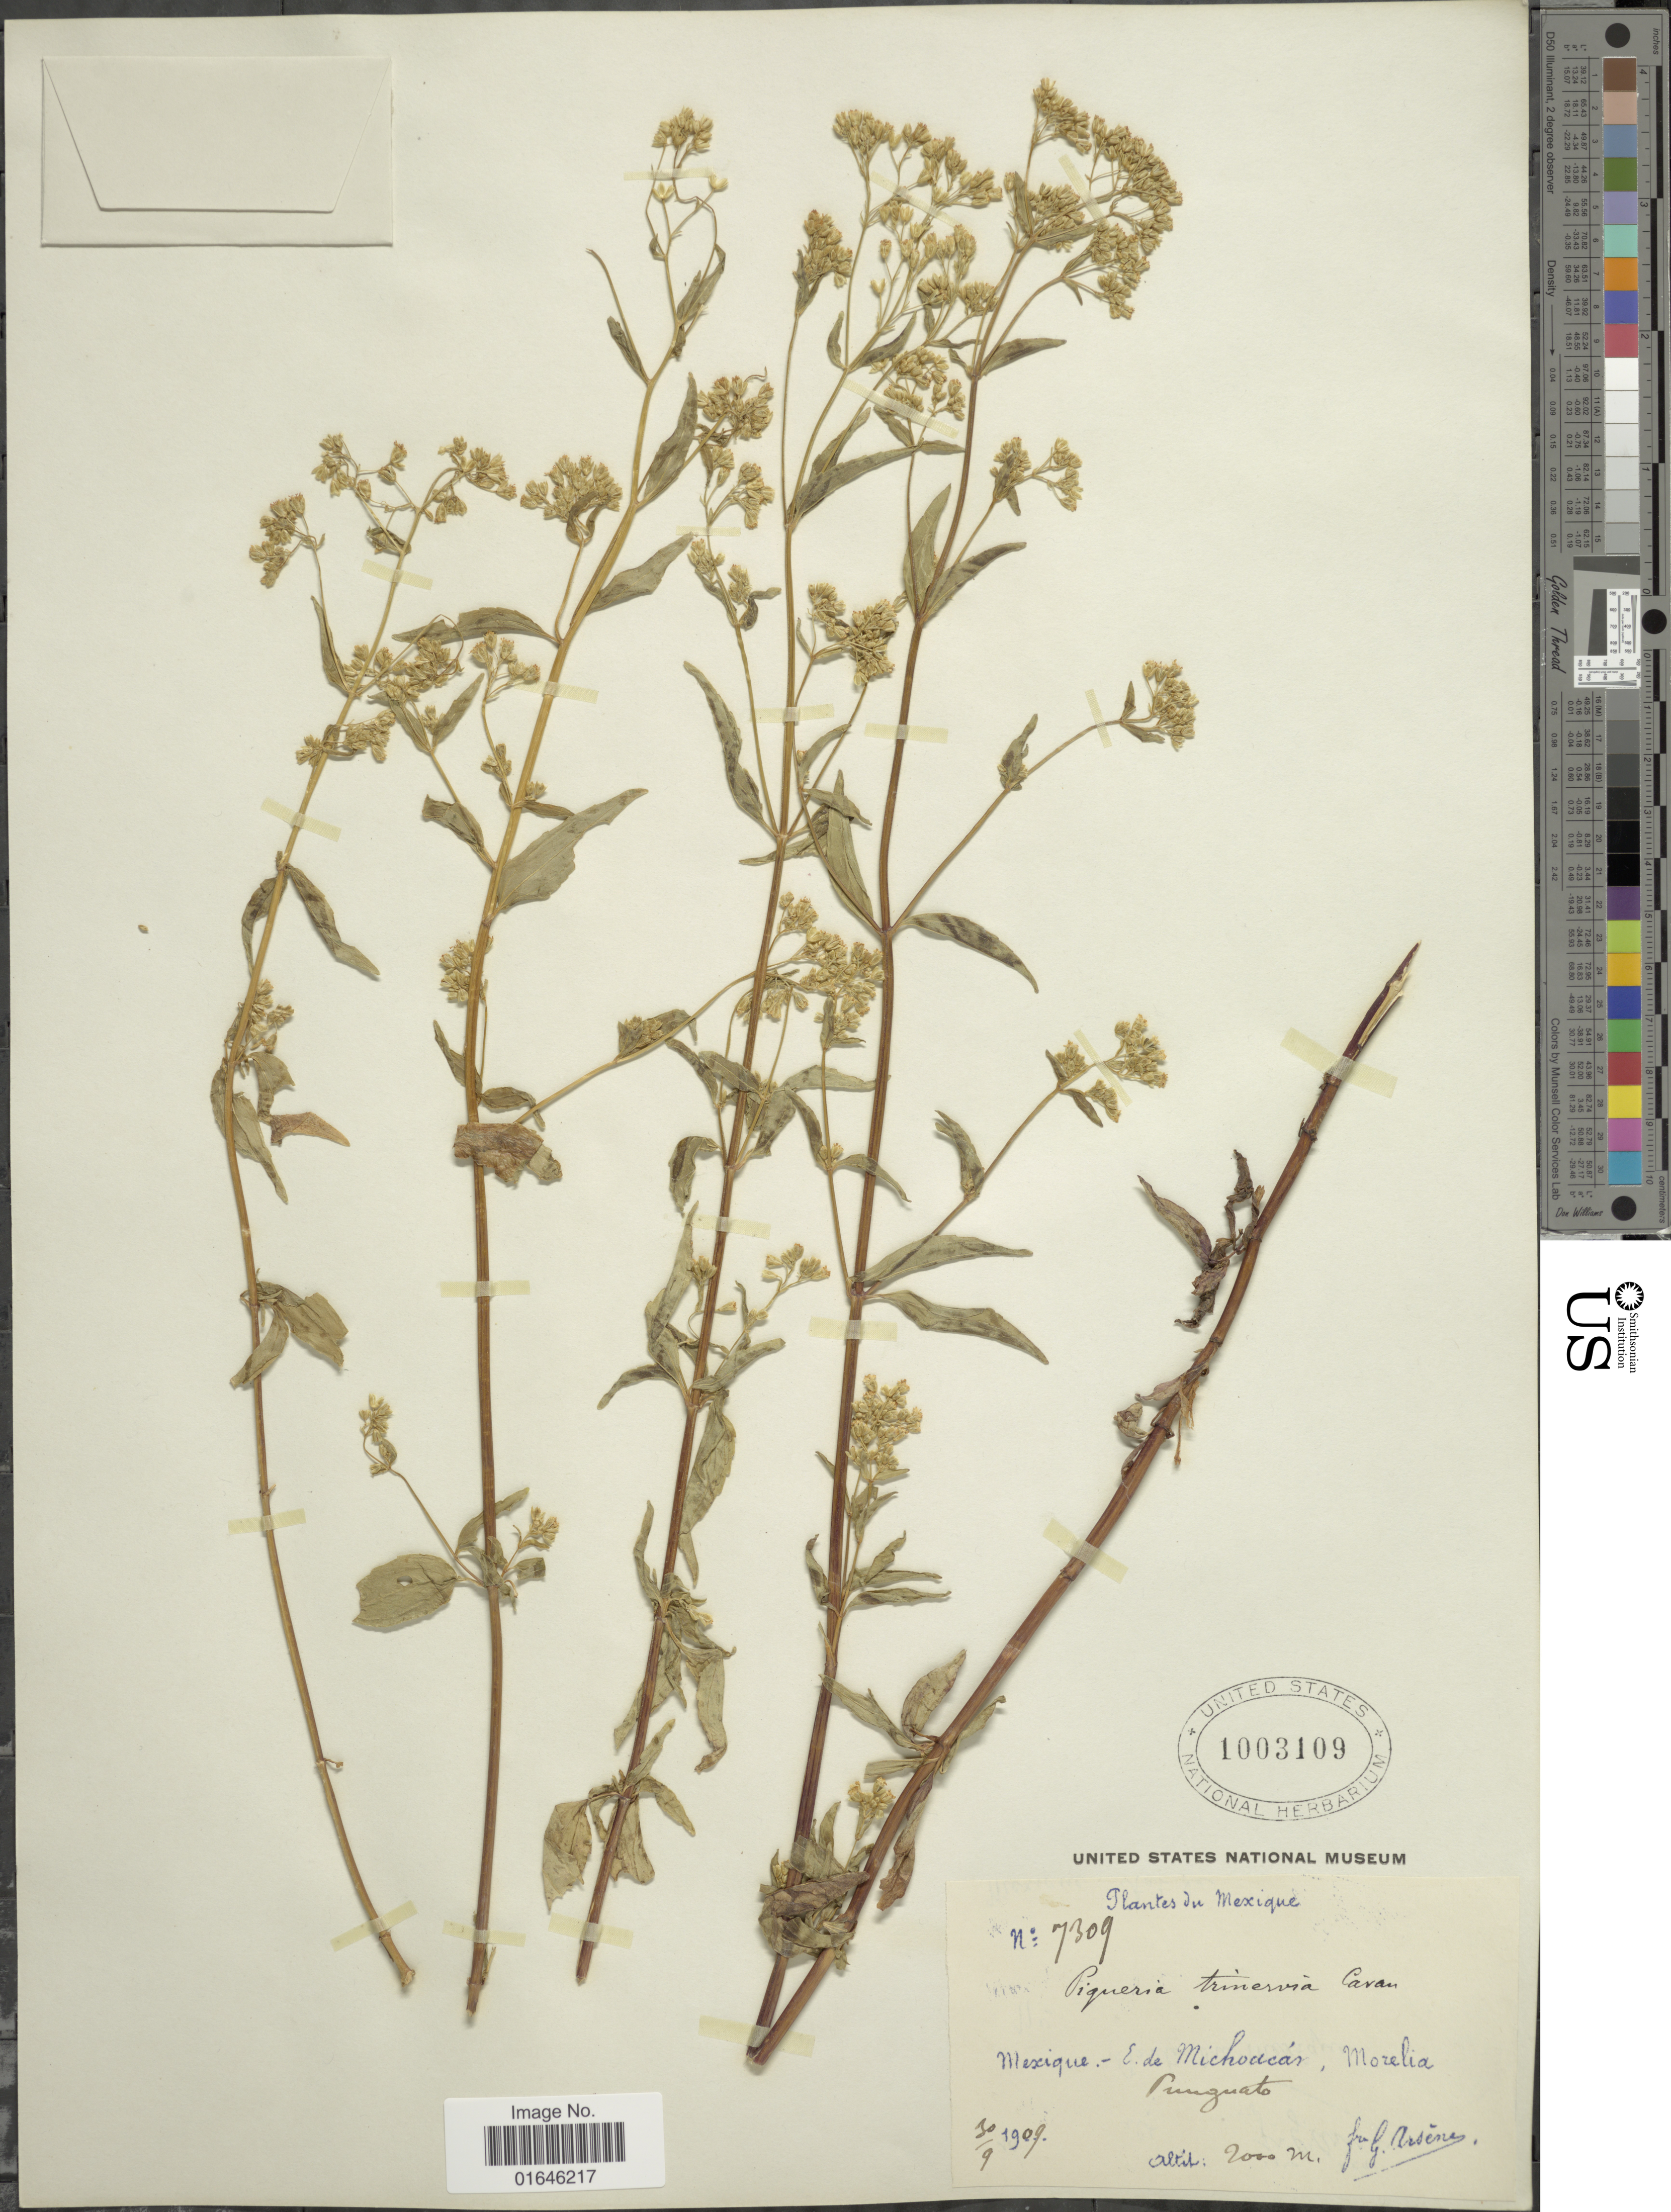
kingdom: Plantae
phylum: Tracheophyta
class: Magnoliopsida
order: Asterales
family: Asteraceae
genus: Piqueria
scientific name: Piqueria trinervia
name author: Cav.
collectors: Bro. G. Arsène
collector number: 7309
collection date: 1909-09-30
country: Mexico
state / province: Michoacán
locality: Morelia, Punguato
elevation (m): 2000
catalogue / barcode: US 1003109